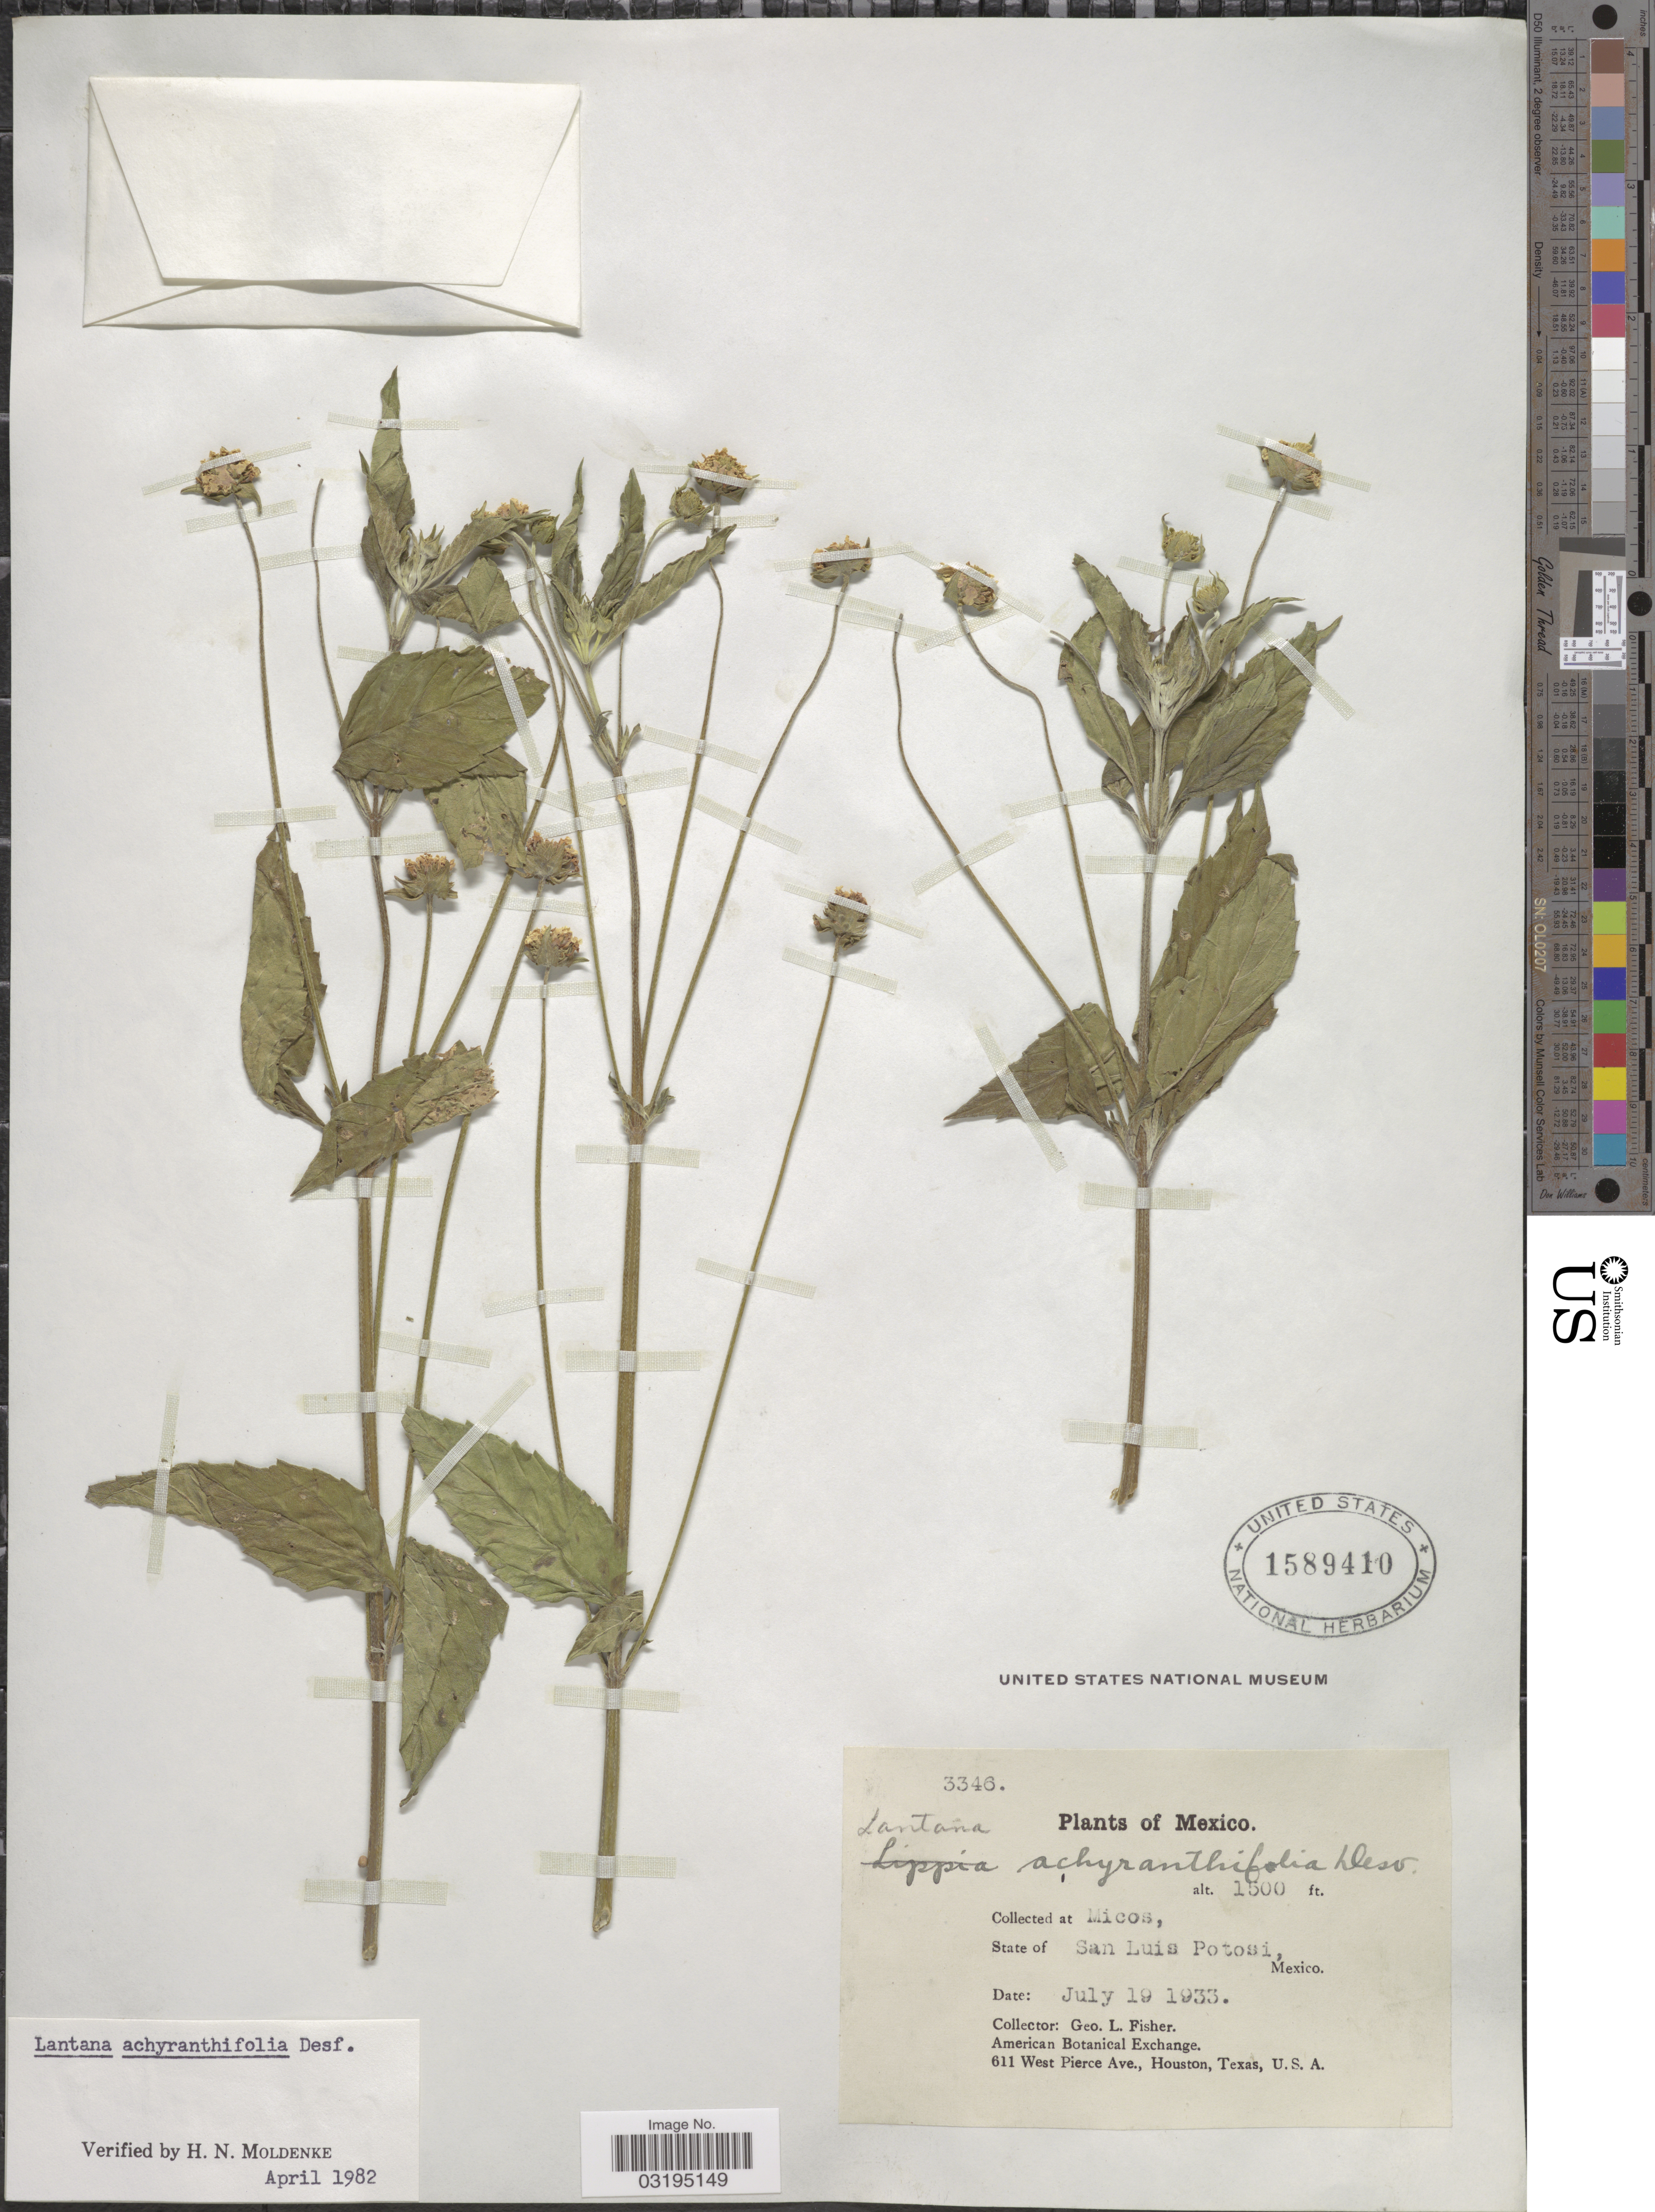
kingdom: Plantae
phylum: Tracheophyta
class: Magnoliopsida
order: Lamiales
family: Verbenaceae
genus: Lantana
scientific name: Lantana achyranthifolia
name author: Desf.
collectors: G. L. Fisher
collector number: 3346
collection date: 1933-07-19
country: Mexico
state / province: San Luis Potosí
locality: Micos.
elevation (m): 457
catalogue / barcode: US 1589410